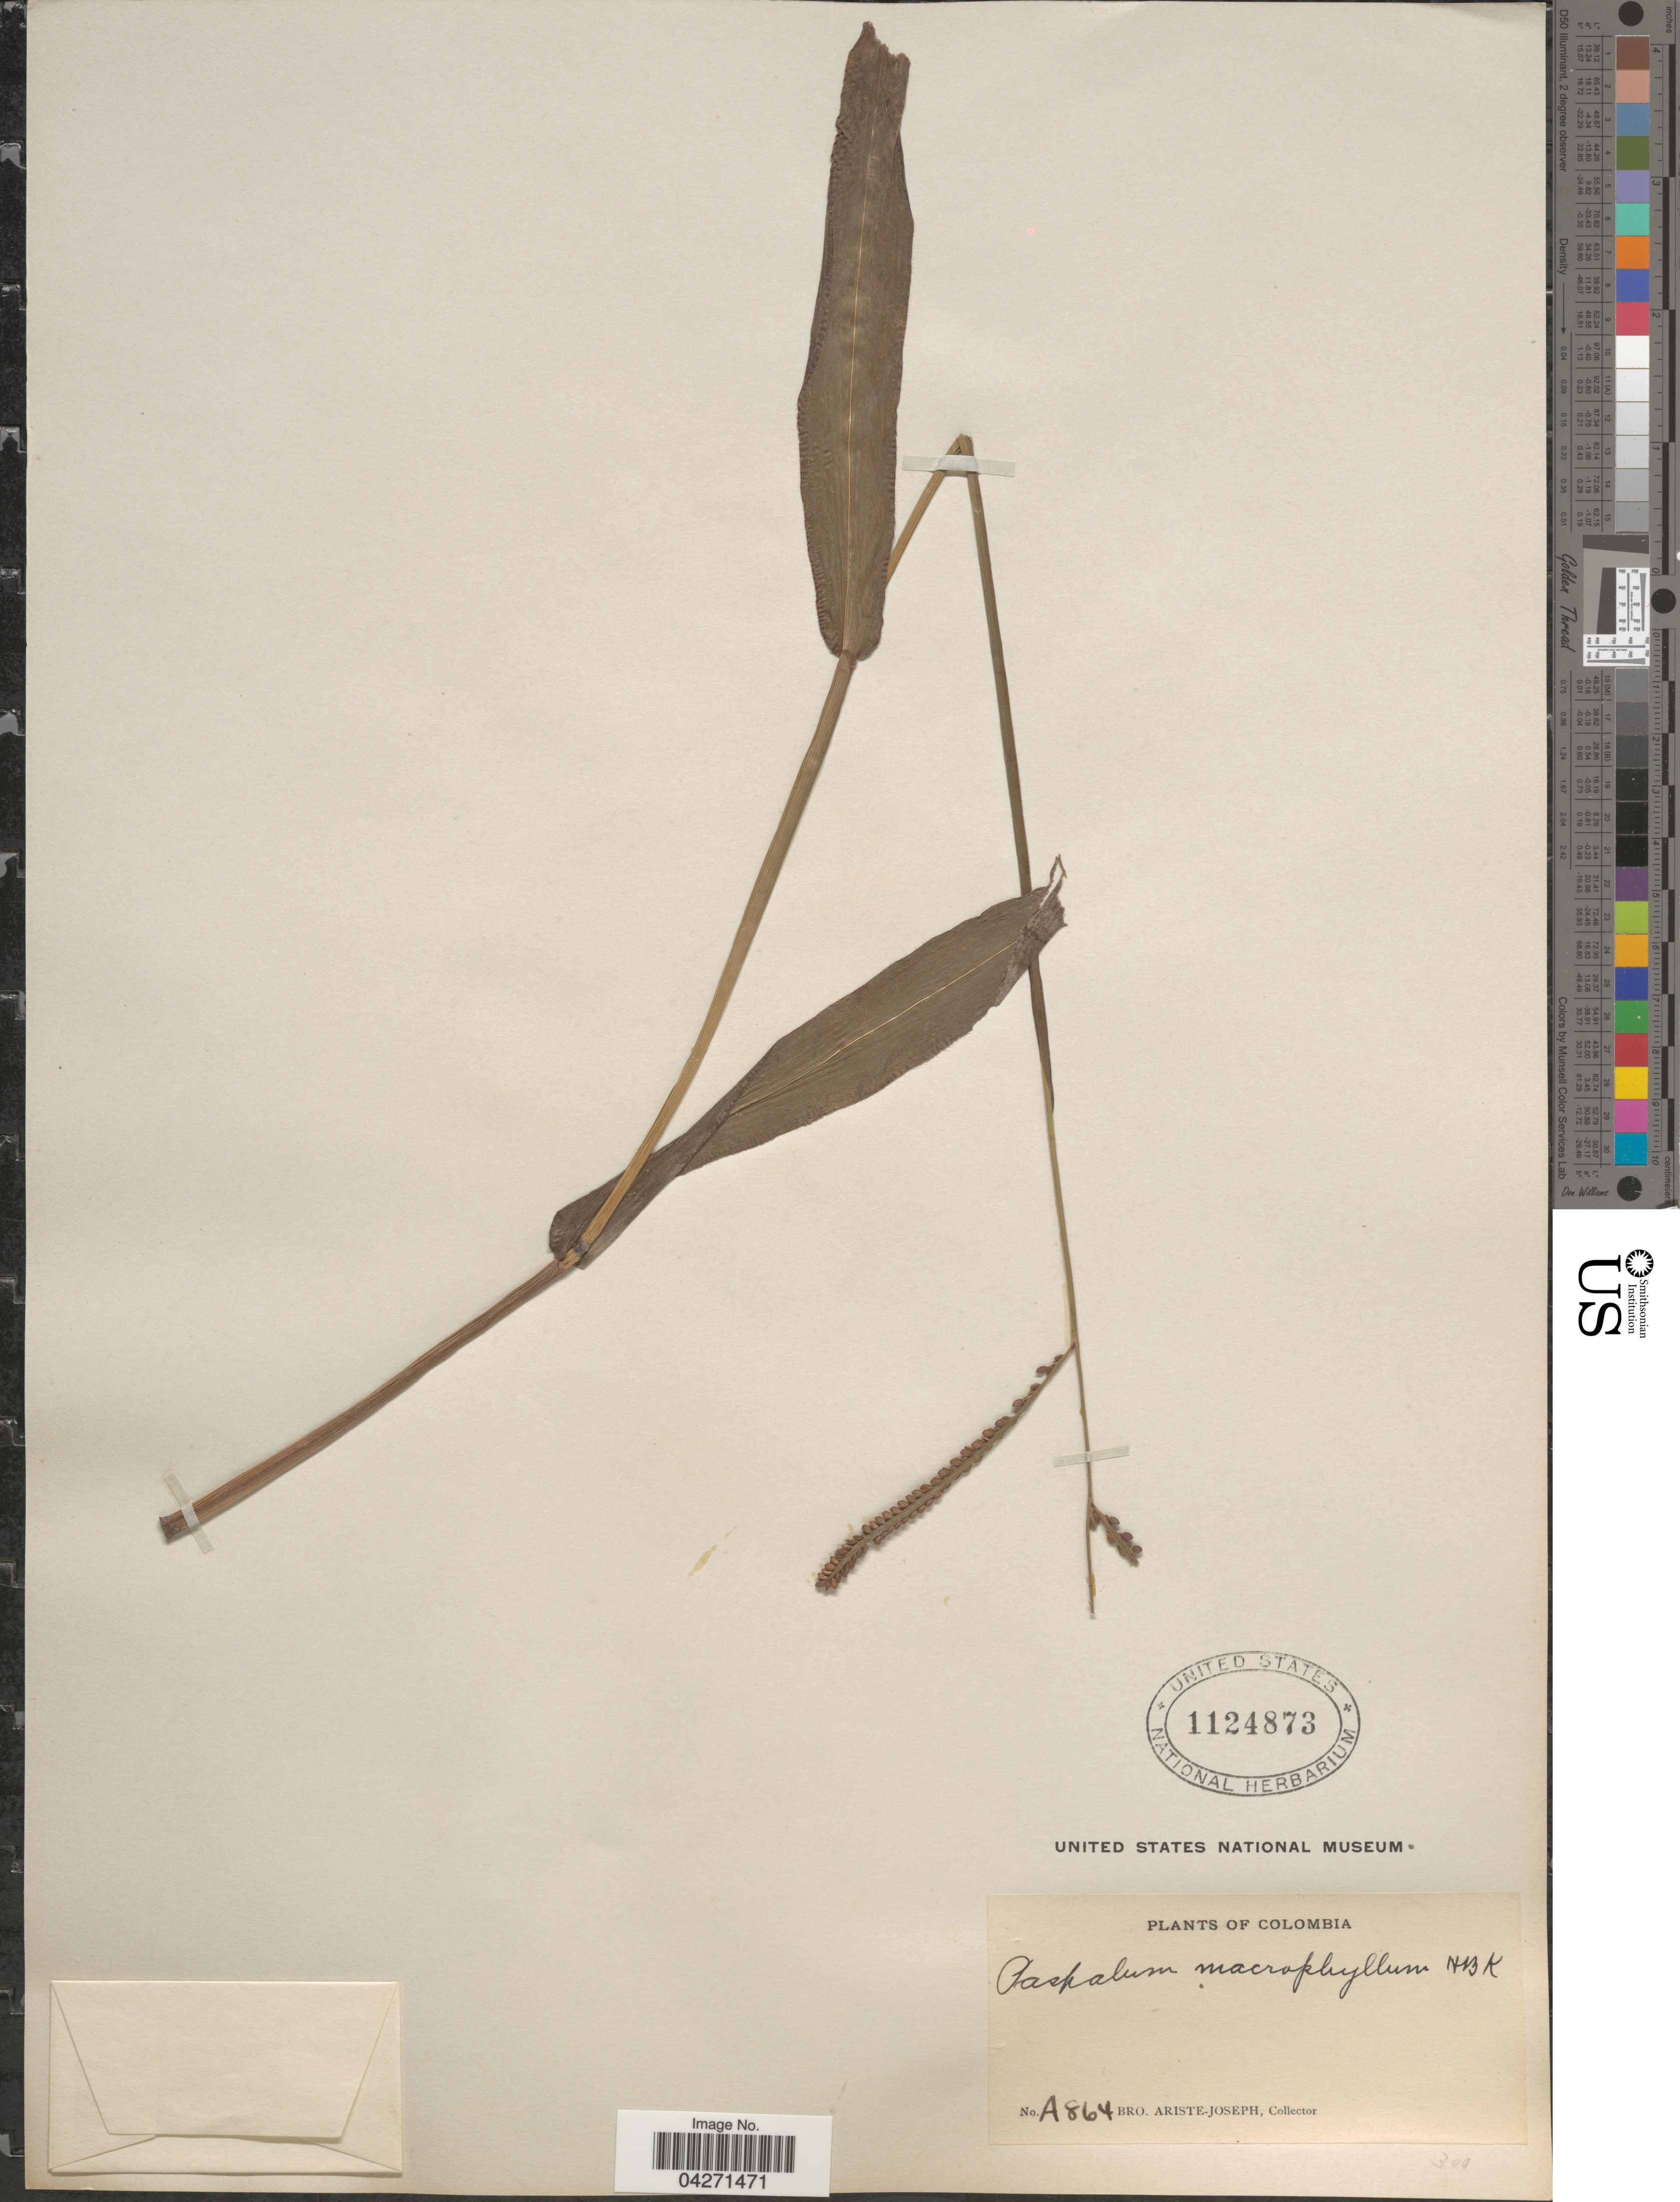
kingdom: Plantae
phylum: Tracheophyta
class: Liliopsida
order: Poales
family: Poaceae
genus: Paspalum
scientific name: Paspalum macrophyllum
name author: Kunth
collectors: Bro. Ariste-Joseph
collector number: A864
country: Colombia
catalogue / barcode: US 1124873